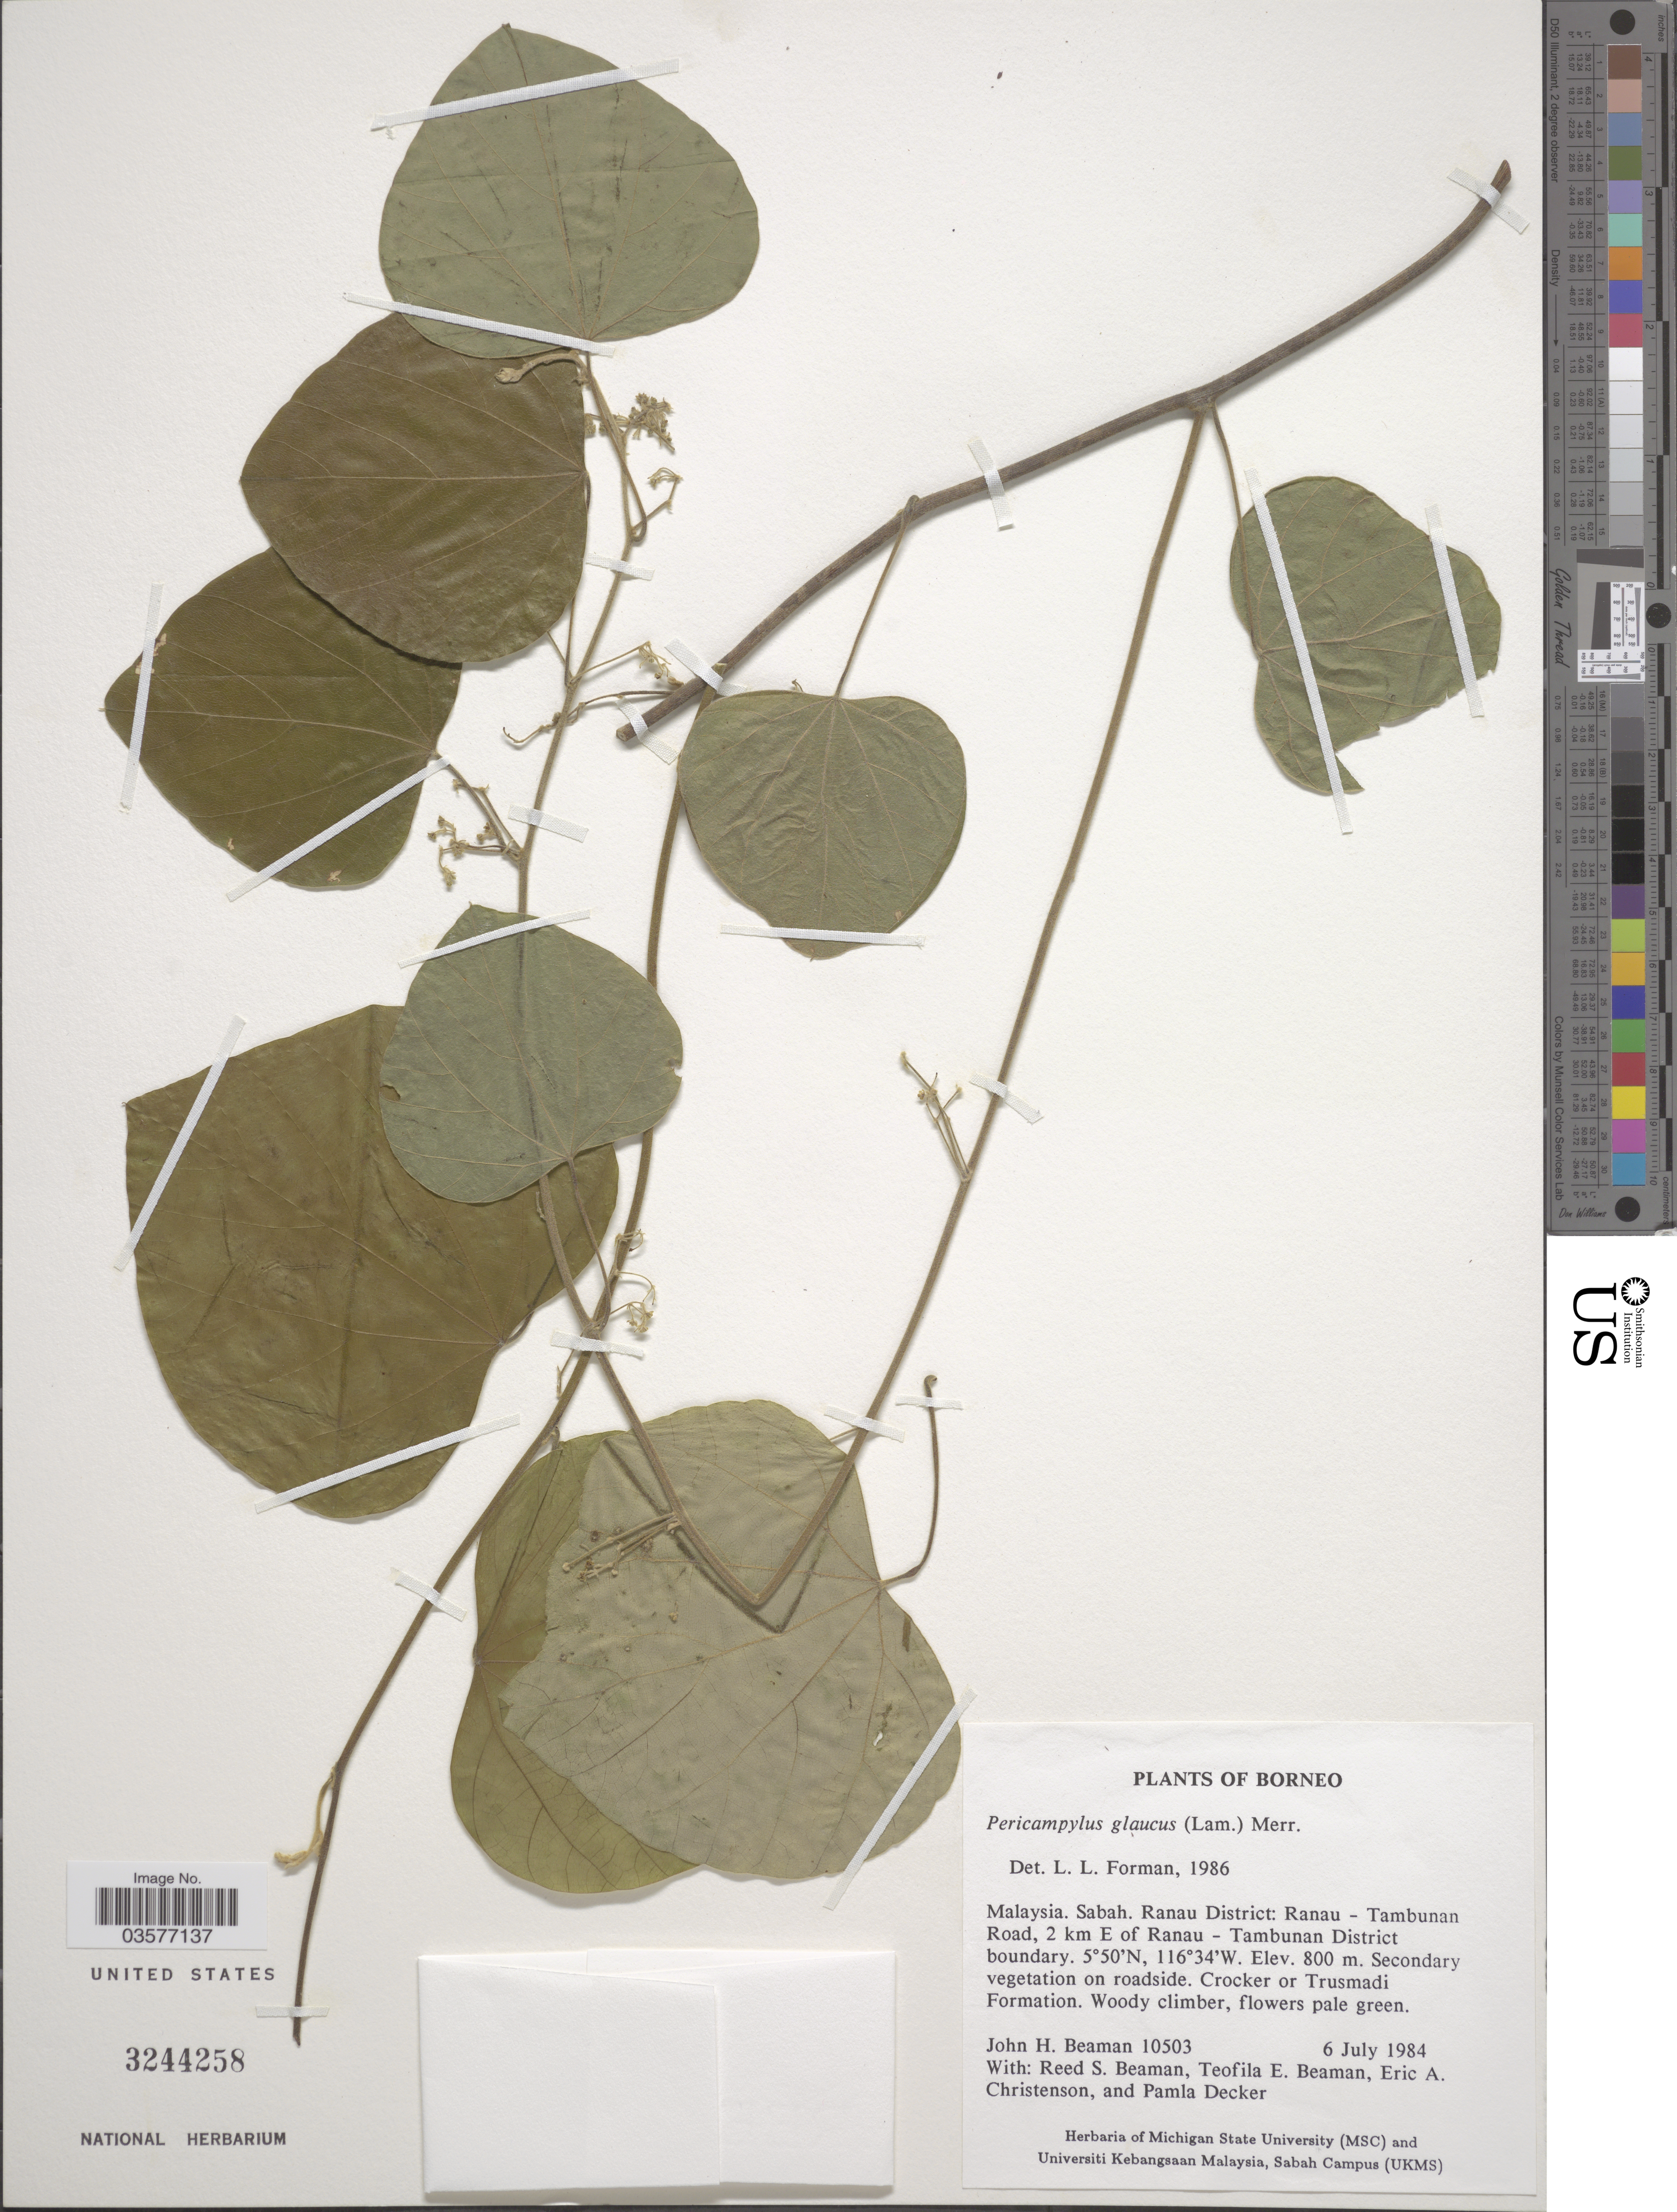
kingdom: Plantae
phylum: Tracheophyta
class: Magnoliopsida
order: Ranunculales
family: Menispermaceae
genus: Pericampylus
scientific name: Pericampylus glaucus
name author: (Lam.) Merr.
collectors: J. H. Beaman, R. S. Beaman, T. E. Beaman, E. A. Christenson & P. Decker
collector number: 10503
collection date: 1984-07-06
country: Malaysia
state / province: Sabah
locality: Borneo. Ranau District: Ranau - Tambunan Road, 2 km E of Ranau - Tambunan District boundary. Crocker or Trusmadi Formation.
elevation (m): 800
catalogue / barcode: US 3244258